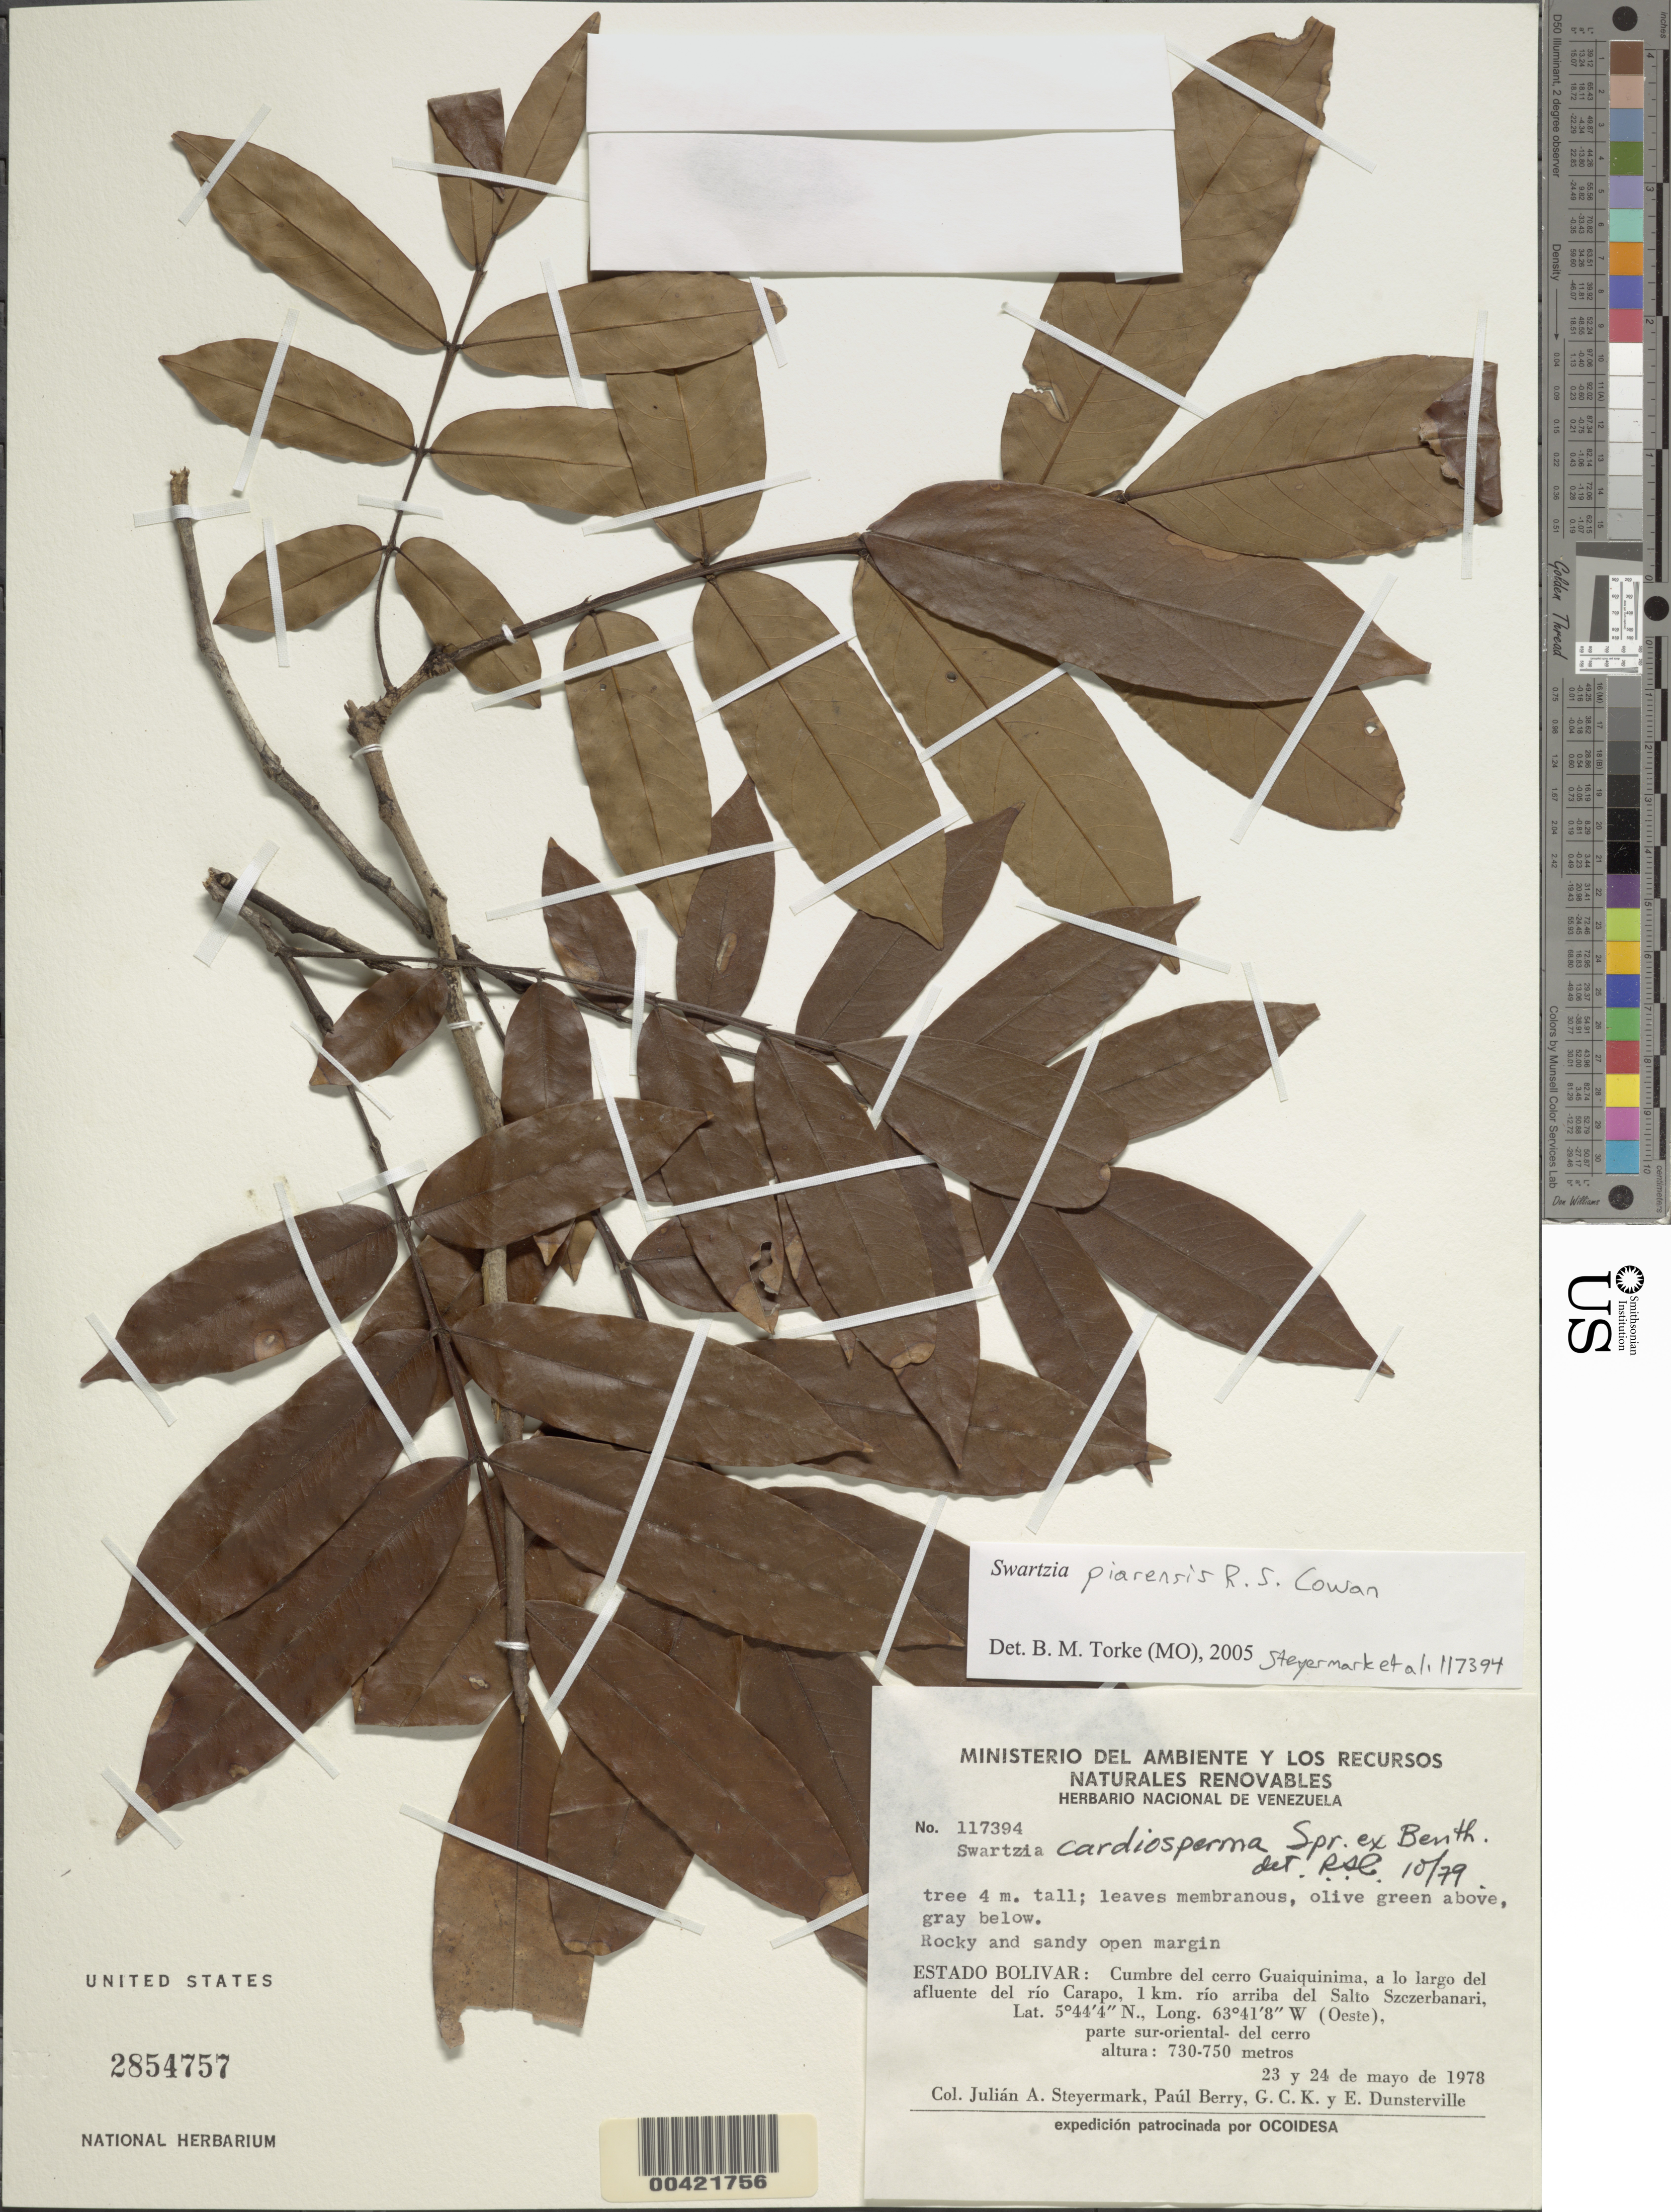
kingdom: Plantae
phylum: Tracheophyta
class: Magnoliopsida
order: Fabales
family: Fabaceae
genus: Swartzia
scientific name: Swartzia piarensis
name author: R.S. Cowan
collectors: J. Steyermark, P. E. Berry, G. C. K. Dunsterville & E. Dunsterville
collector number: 117394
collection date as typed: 23 May 1978 to 24 May 1978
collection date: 1978-05-23/1978-05-24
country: Venezuela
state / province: Bolivar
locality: Cumbre del cerro Guaiquinima; a lo largo del afluente del Rio Carapo, 1 km. Rio Arriba del Salto Szczerbanari.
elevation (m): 730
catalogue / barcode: US 2854757